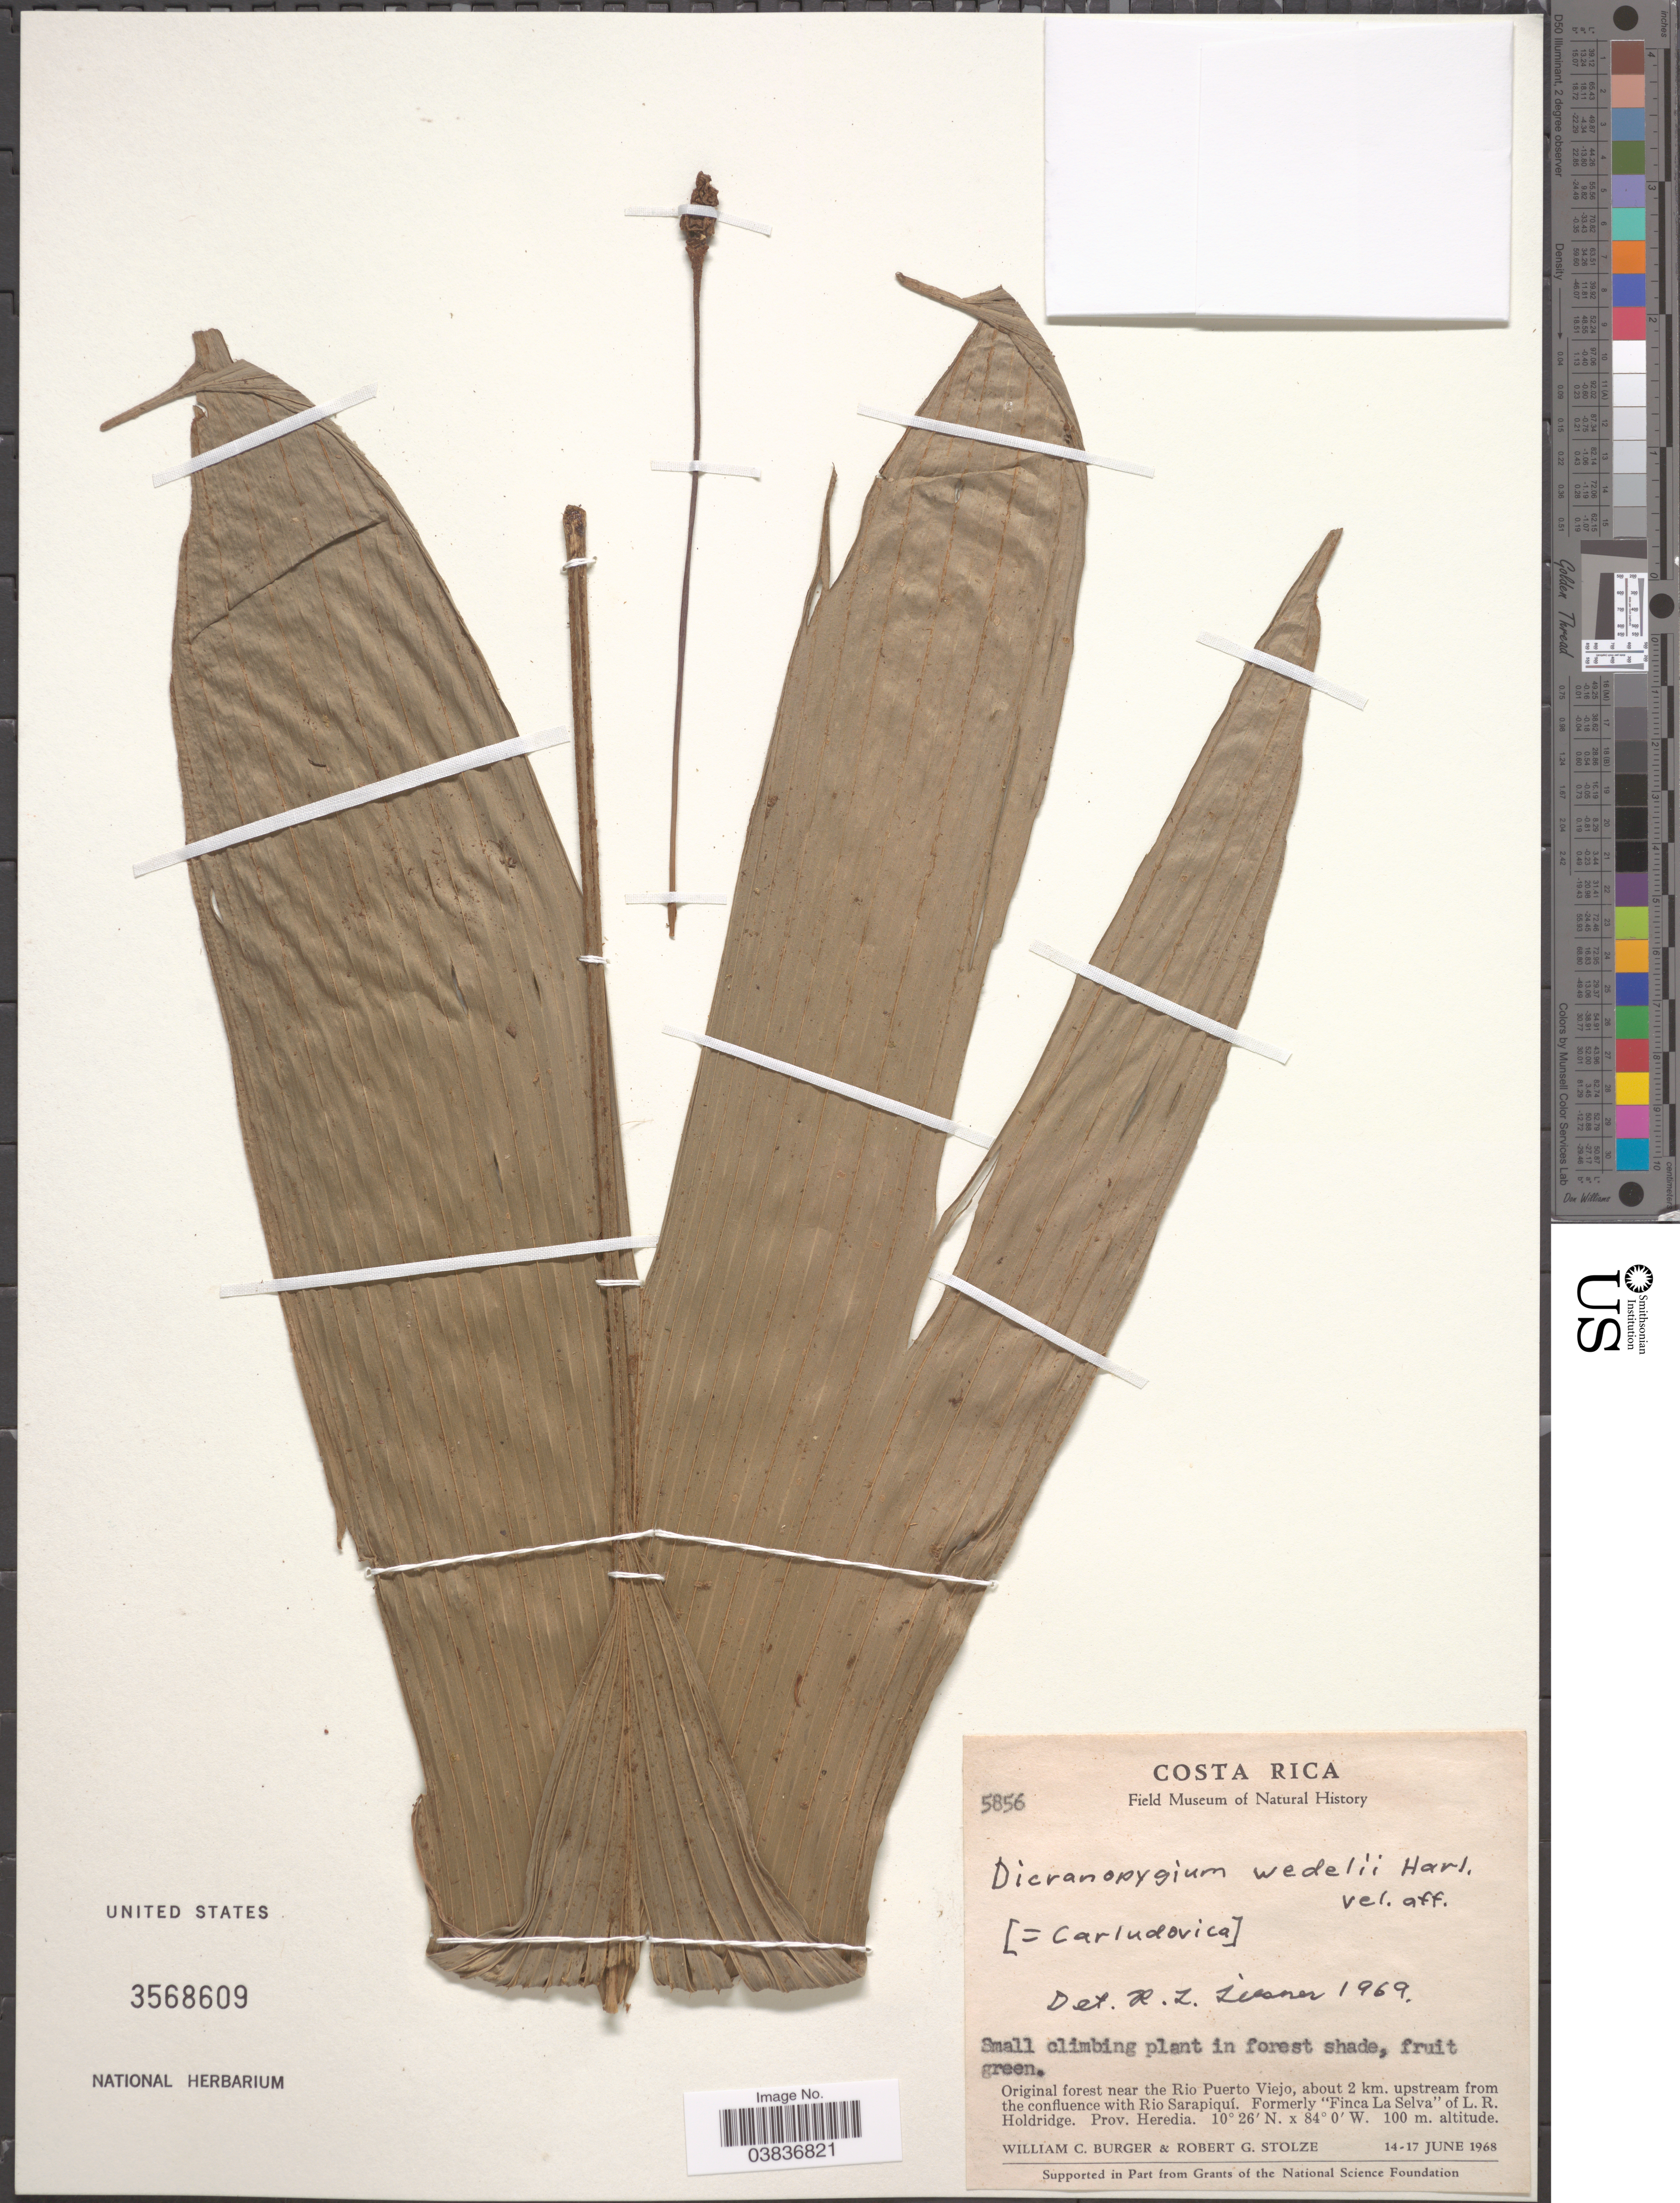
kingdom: Plantae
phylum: Tracheophyta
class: Liliopsida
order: Pandanales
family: Cyclanthaceae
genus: Dicranopygium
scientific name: Dicranopygium wedelii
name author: Harling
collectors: W. Burger & R. G. Stolze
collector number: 5856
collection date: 1968-06-14/1968-06-17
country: Costa Rica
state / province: Heredia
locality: Near the Rio Puerto Viejo, about 2 km. upstream from the confluence with Rio Sarapiquí. Formerly "Finca La Selva" of L. R. Holdridge.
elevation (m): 100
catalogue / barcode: US 3568609